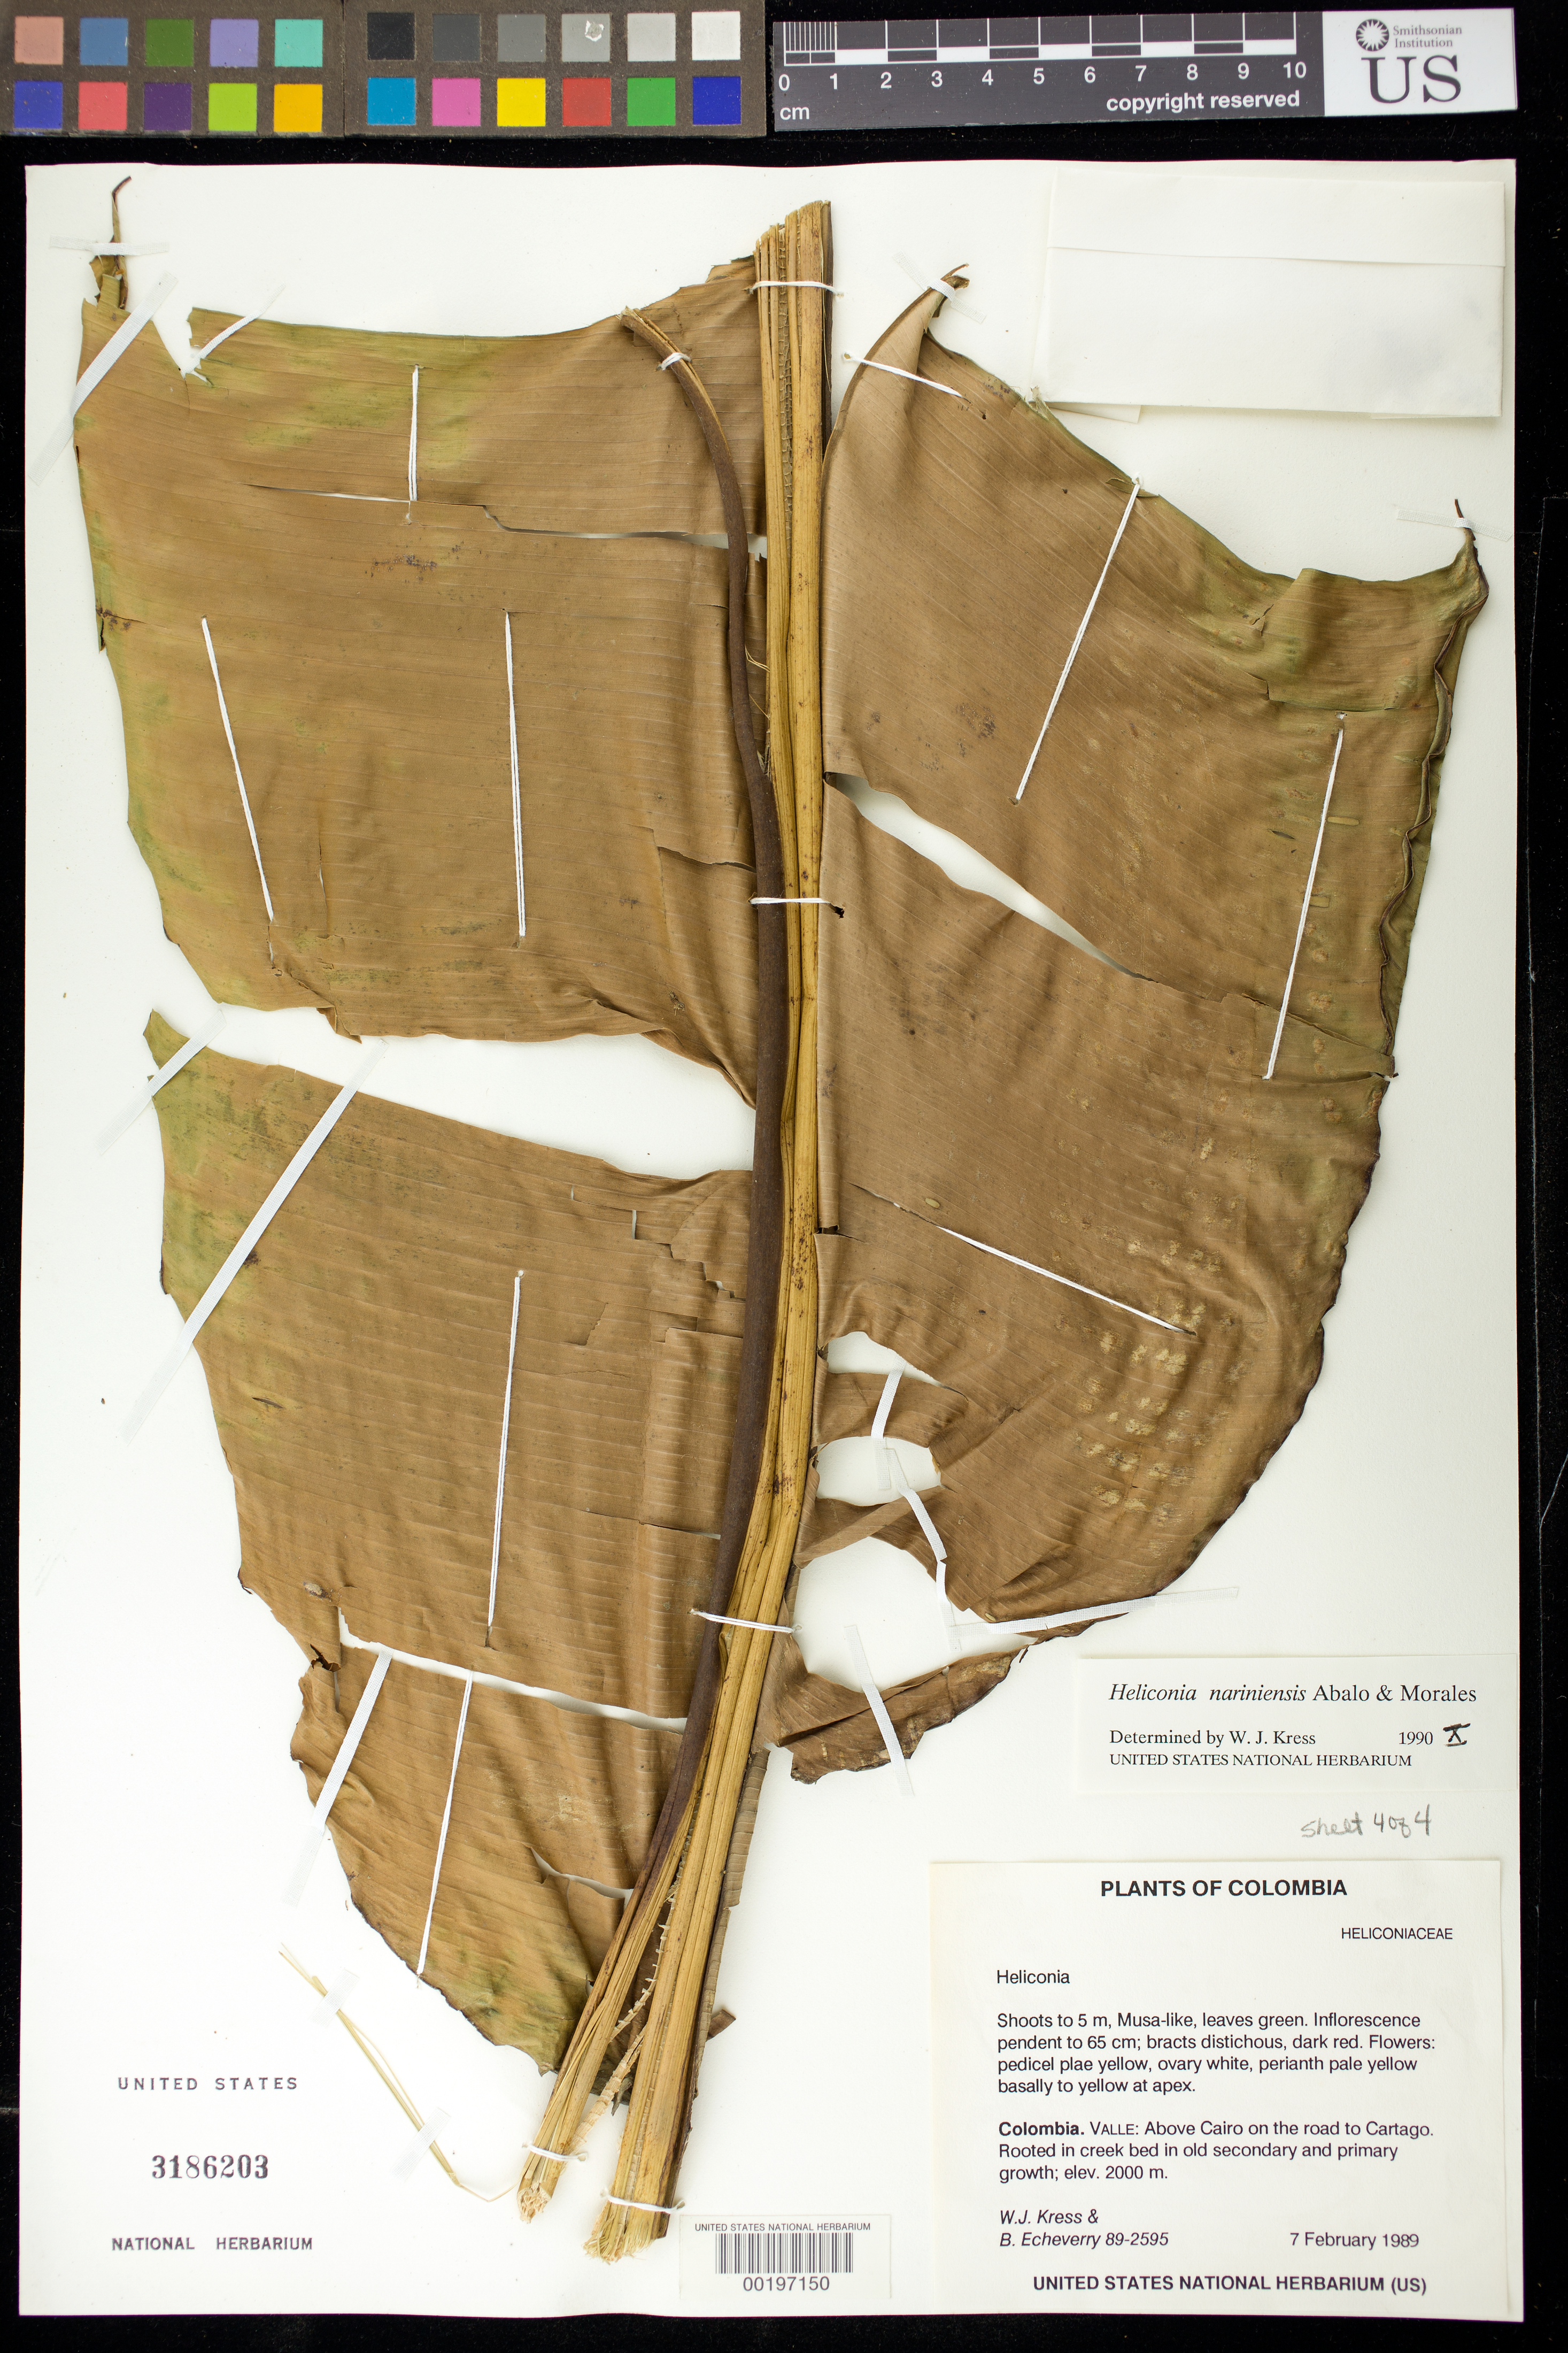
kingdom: Plantae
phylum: Tracheophyta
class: Liliopsida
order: Zingiberales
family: Heliconiaceae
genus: Heliconia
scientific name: Heliconia nariniensis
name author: Abalo & G. Morales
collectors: W. J. Kress & B. Echeverry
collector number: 89-2595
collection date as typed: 07 Feb 1989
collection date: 1989-02-07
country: Colombia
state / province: Valle del Cauca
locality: Above Cairo on the road to Cartago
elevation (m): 2000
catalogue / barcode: US 3186203